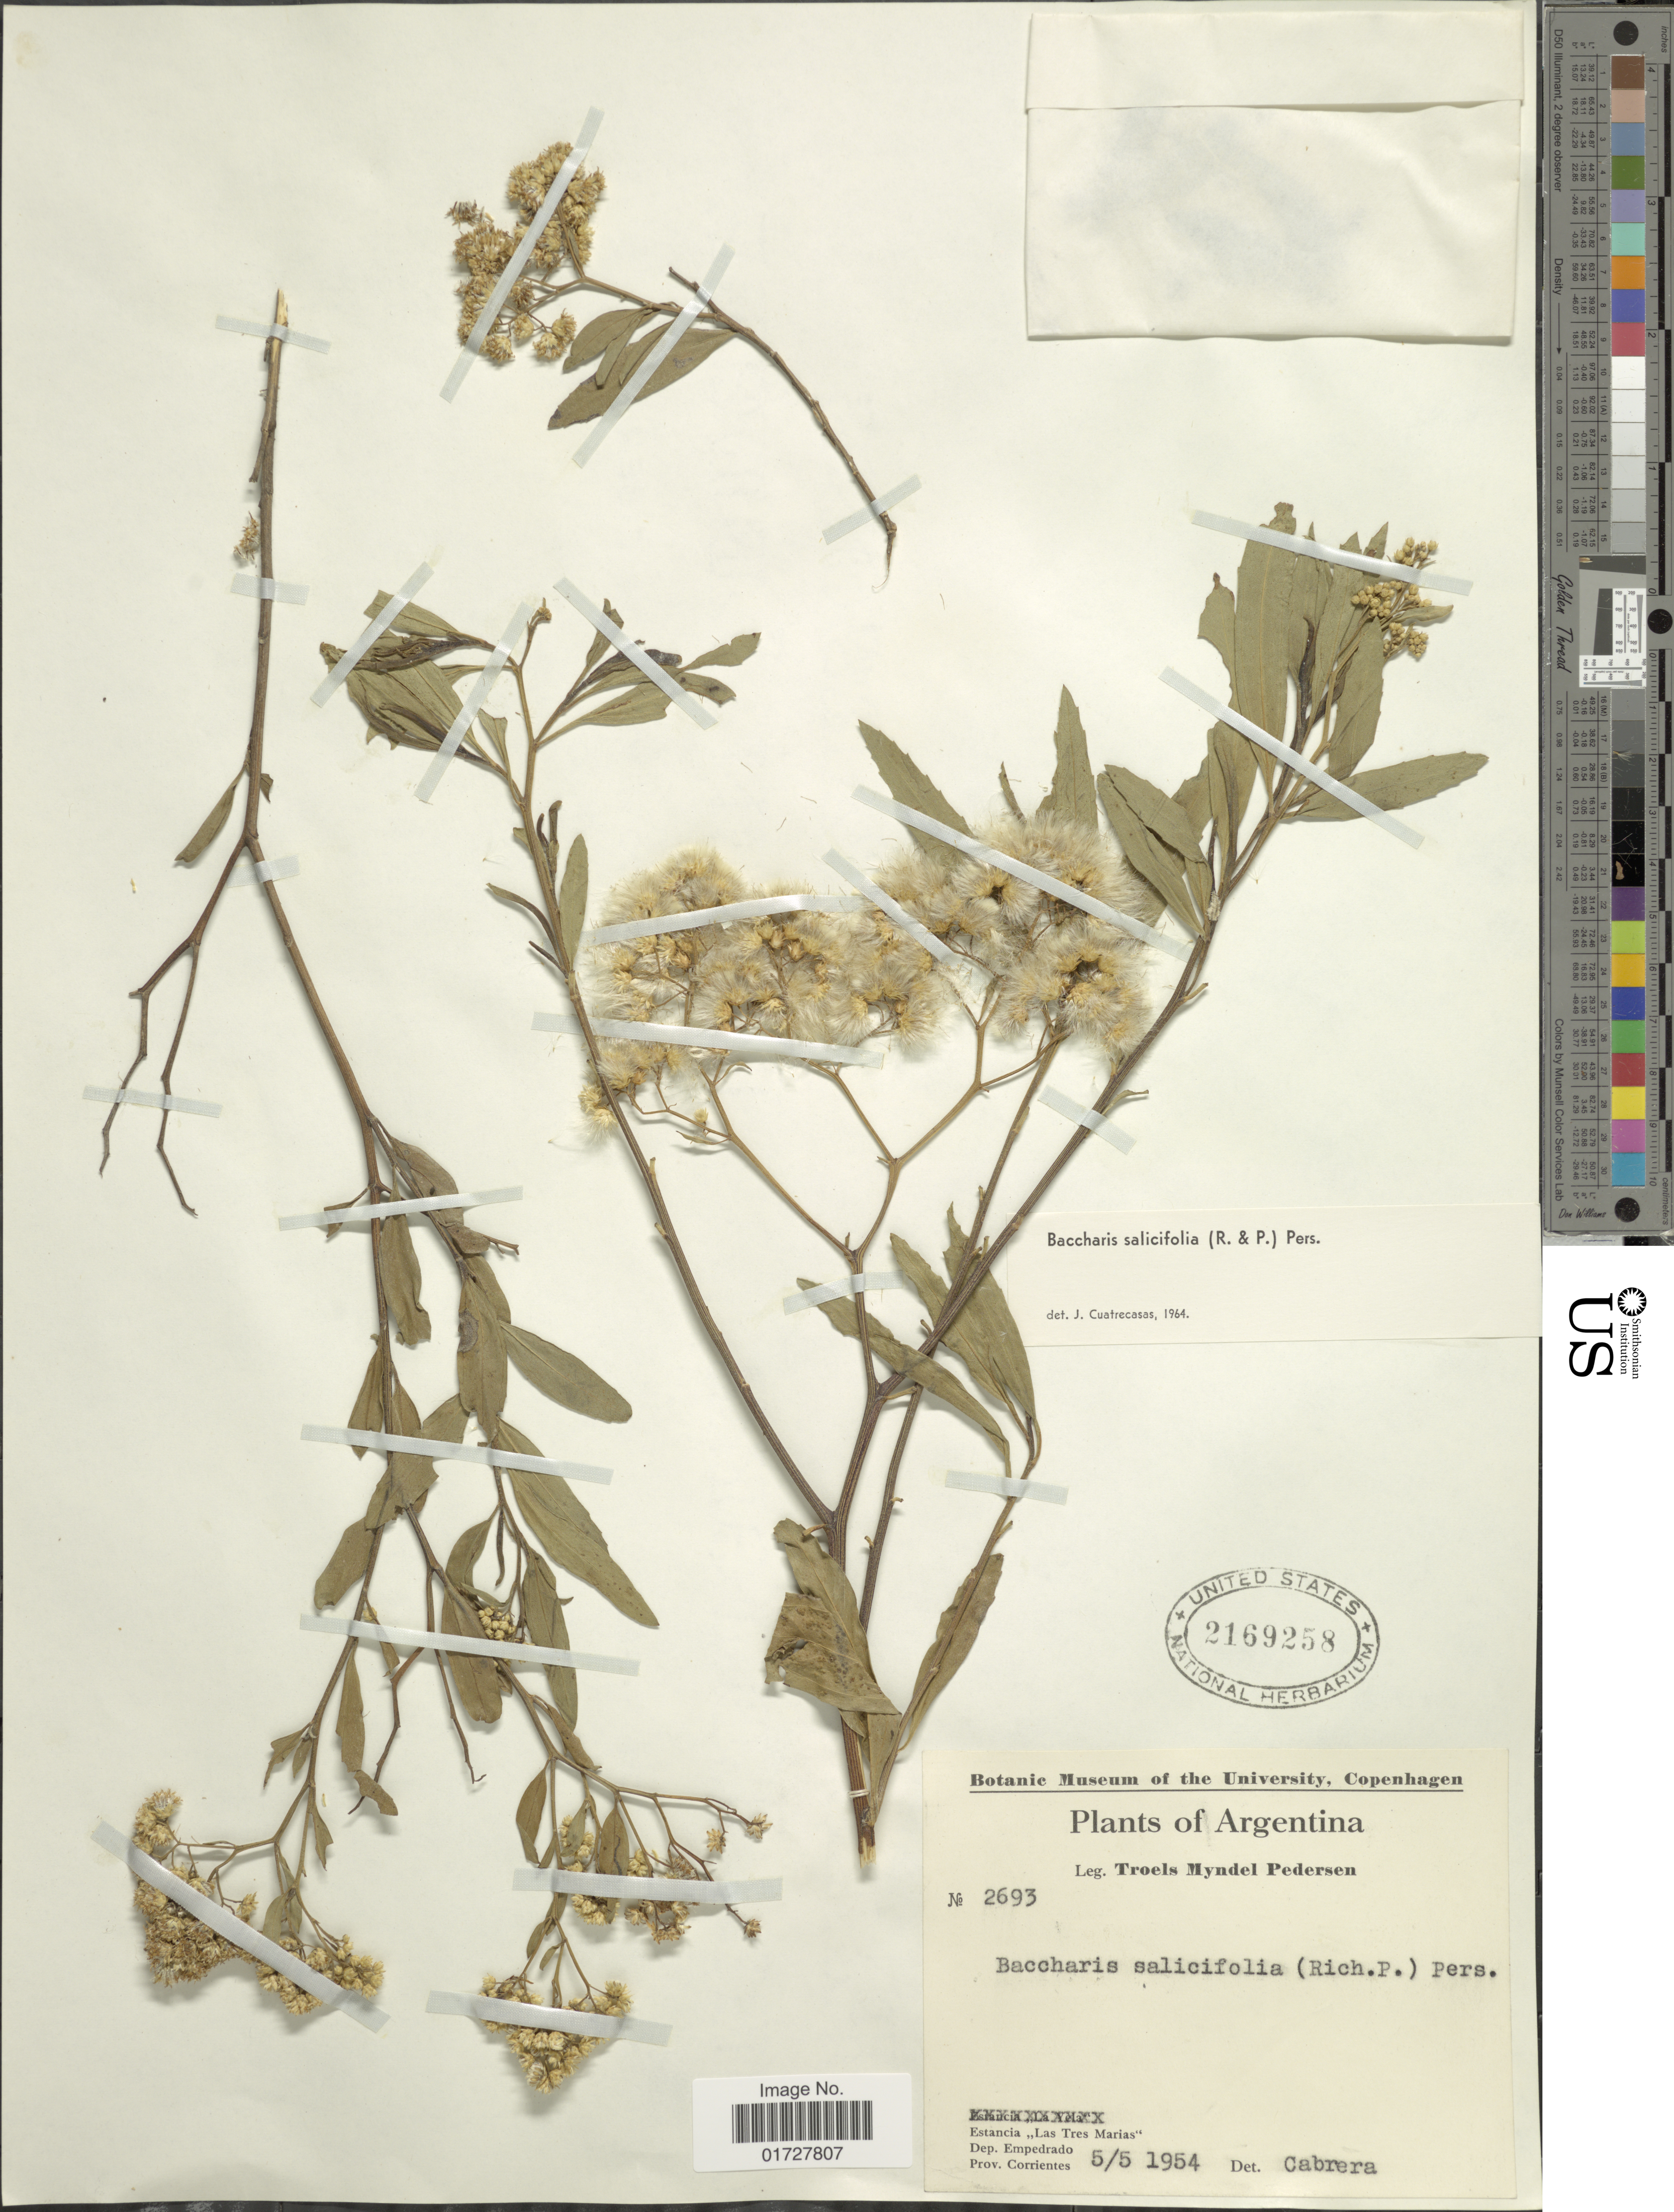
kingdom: Plantae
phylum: Tracheophyta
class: Magnoliopsida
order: Asterales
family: Asteraceae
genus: Baccharis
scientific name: Baccharis salicifolia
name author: (Ruiz & Pav.) Pers.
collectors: T. Pederson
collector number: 2693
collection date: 1954-05-05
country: Argentina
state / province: Corrientes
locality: Estancia Las Tres Marias, Dep. Empedrado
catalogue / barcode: US 2169258